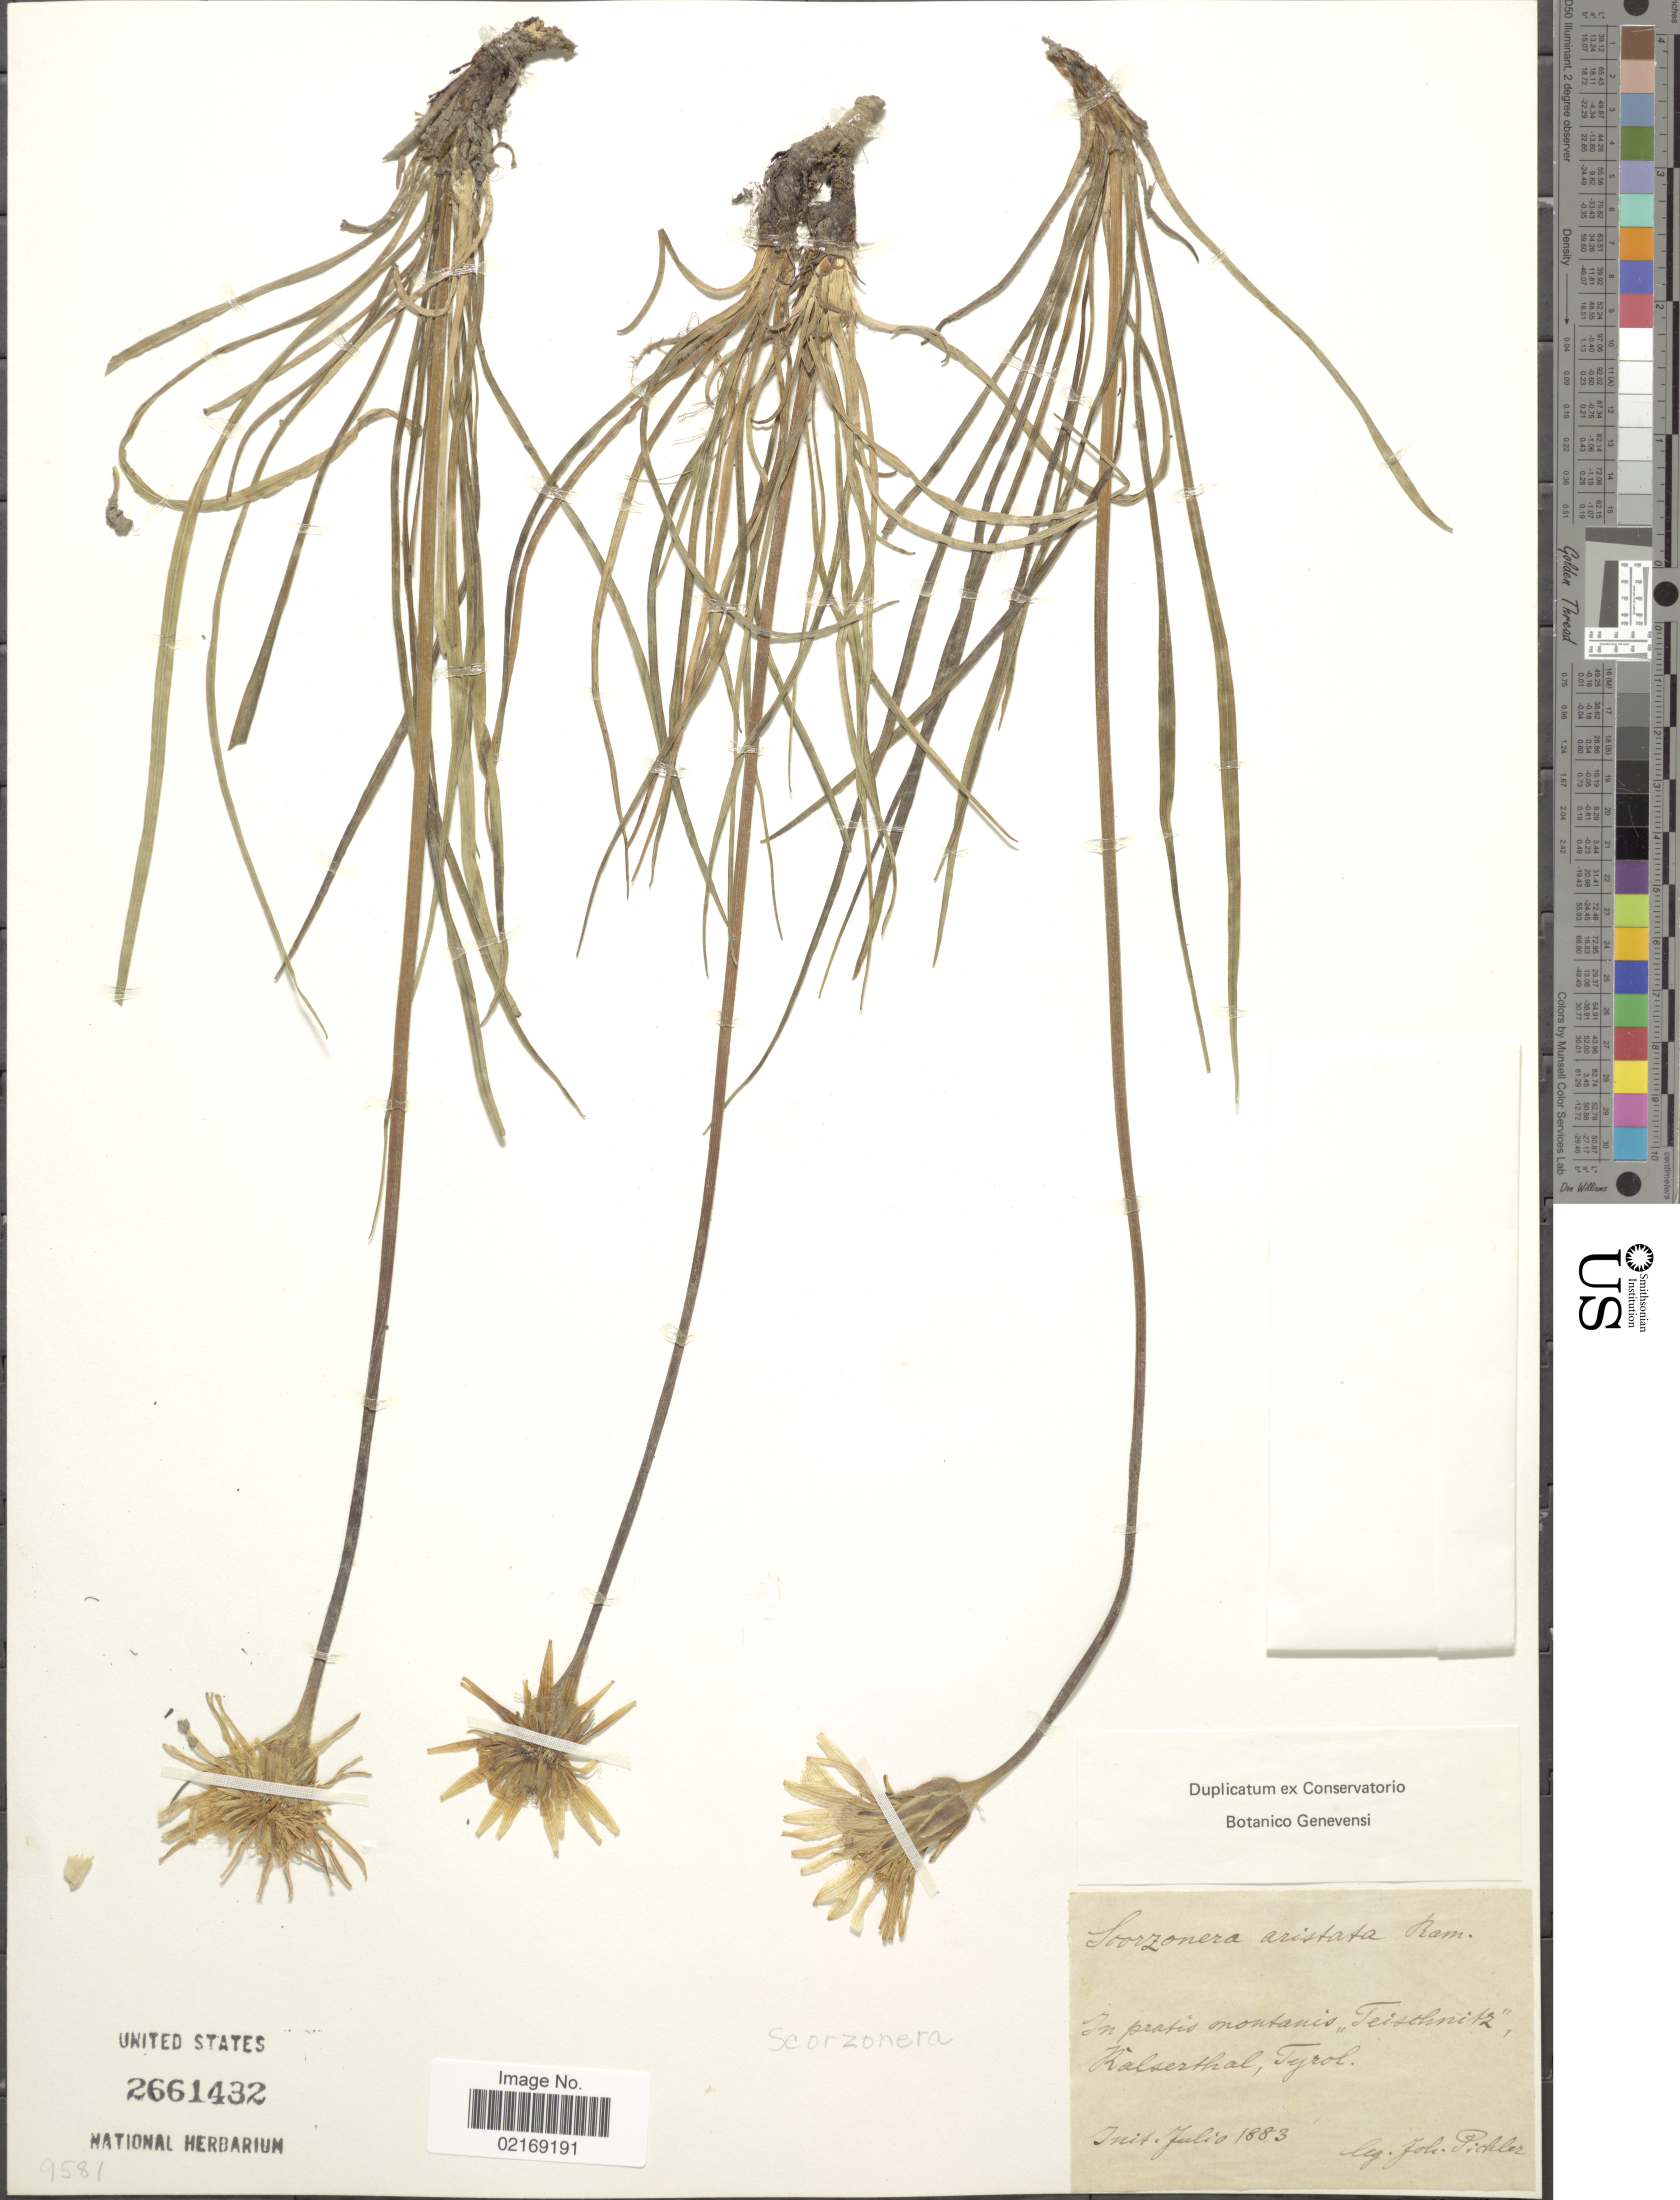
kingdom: Plantae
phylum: Tracheophyta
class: Magnoliopsida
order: Asterales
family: Asteraceae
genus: Scorzonera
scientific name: Scorzonera aristata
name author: Ramond ex DC.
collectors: Pichler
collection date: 1883-07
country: Austria / Italy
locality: In pratis montanis "Teischnitz"Ralserthal, Tyrol. [interpreted]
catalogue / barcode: US 2661432